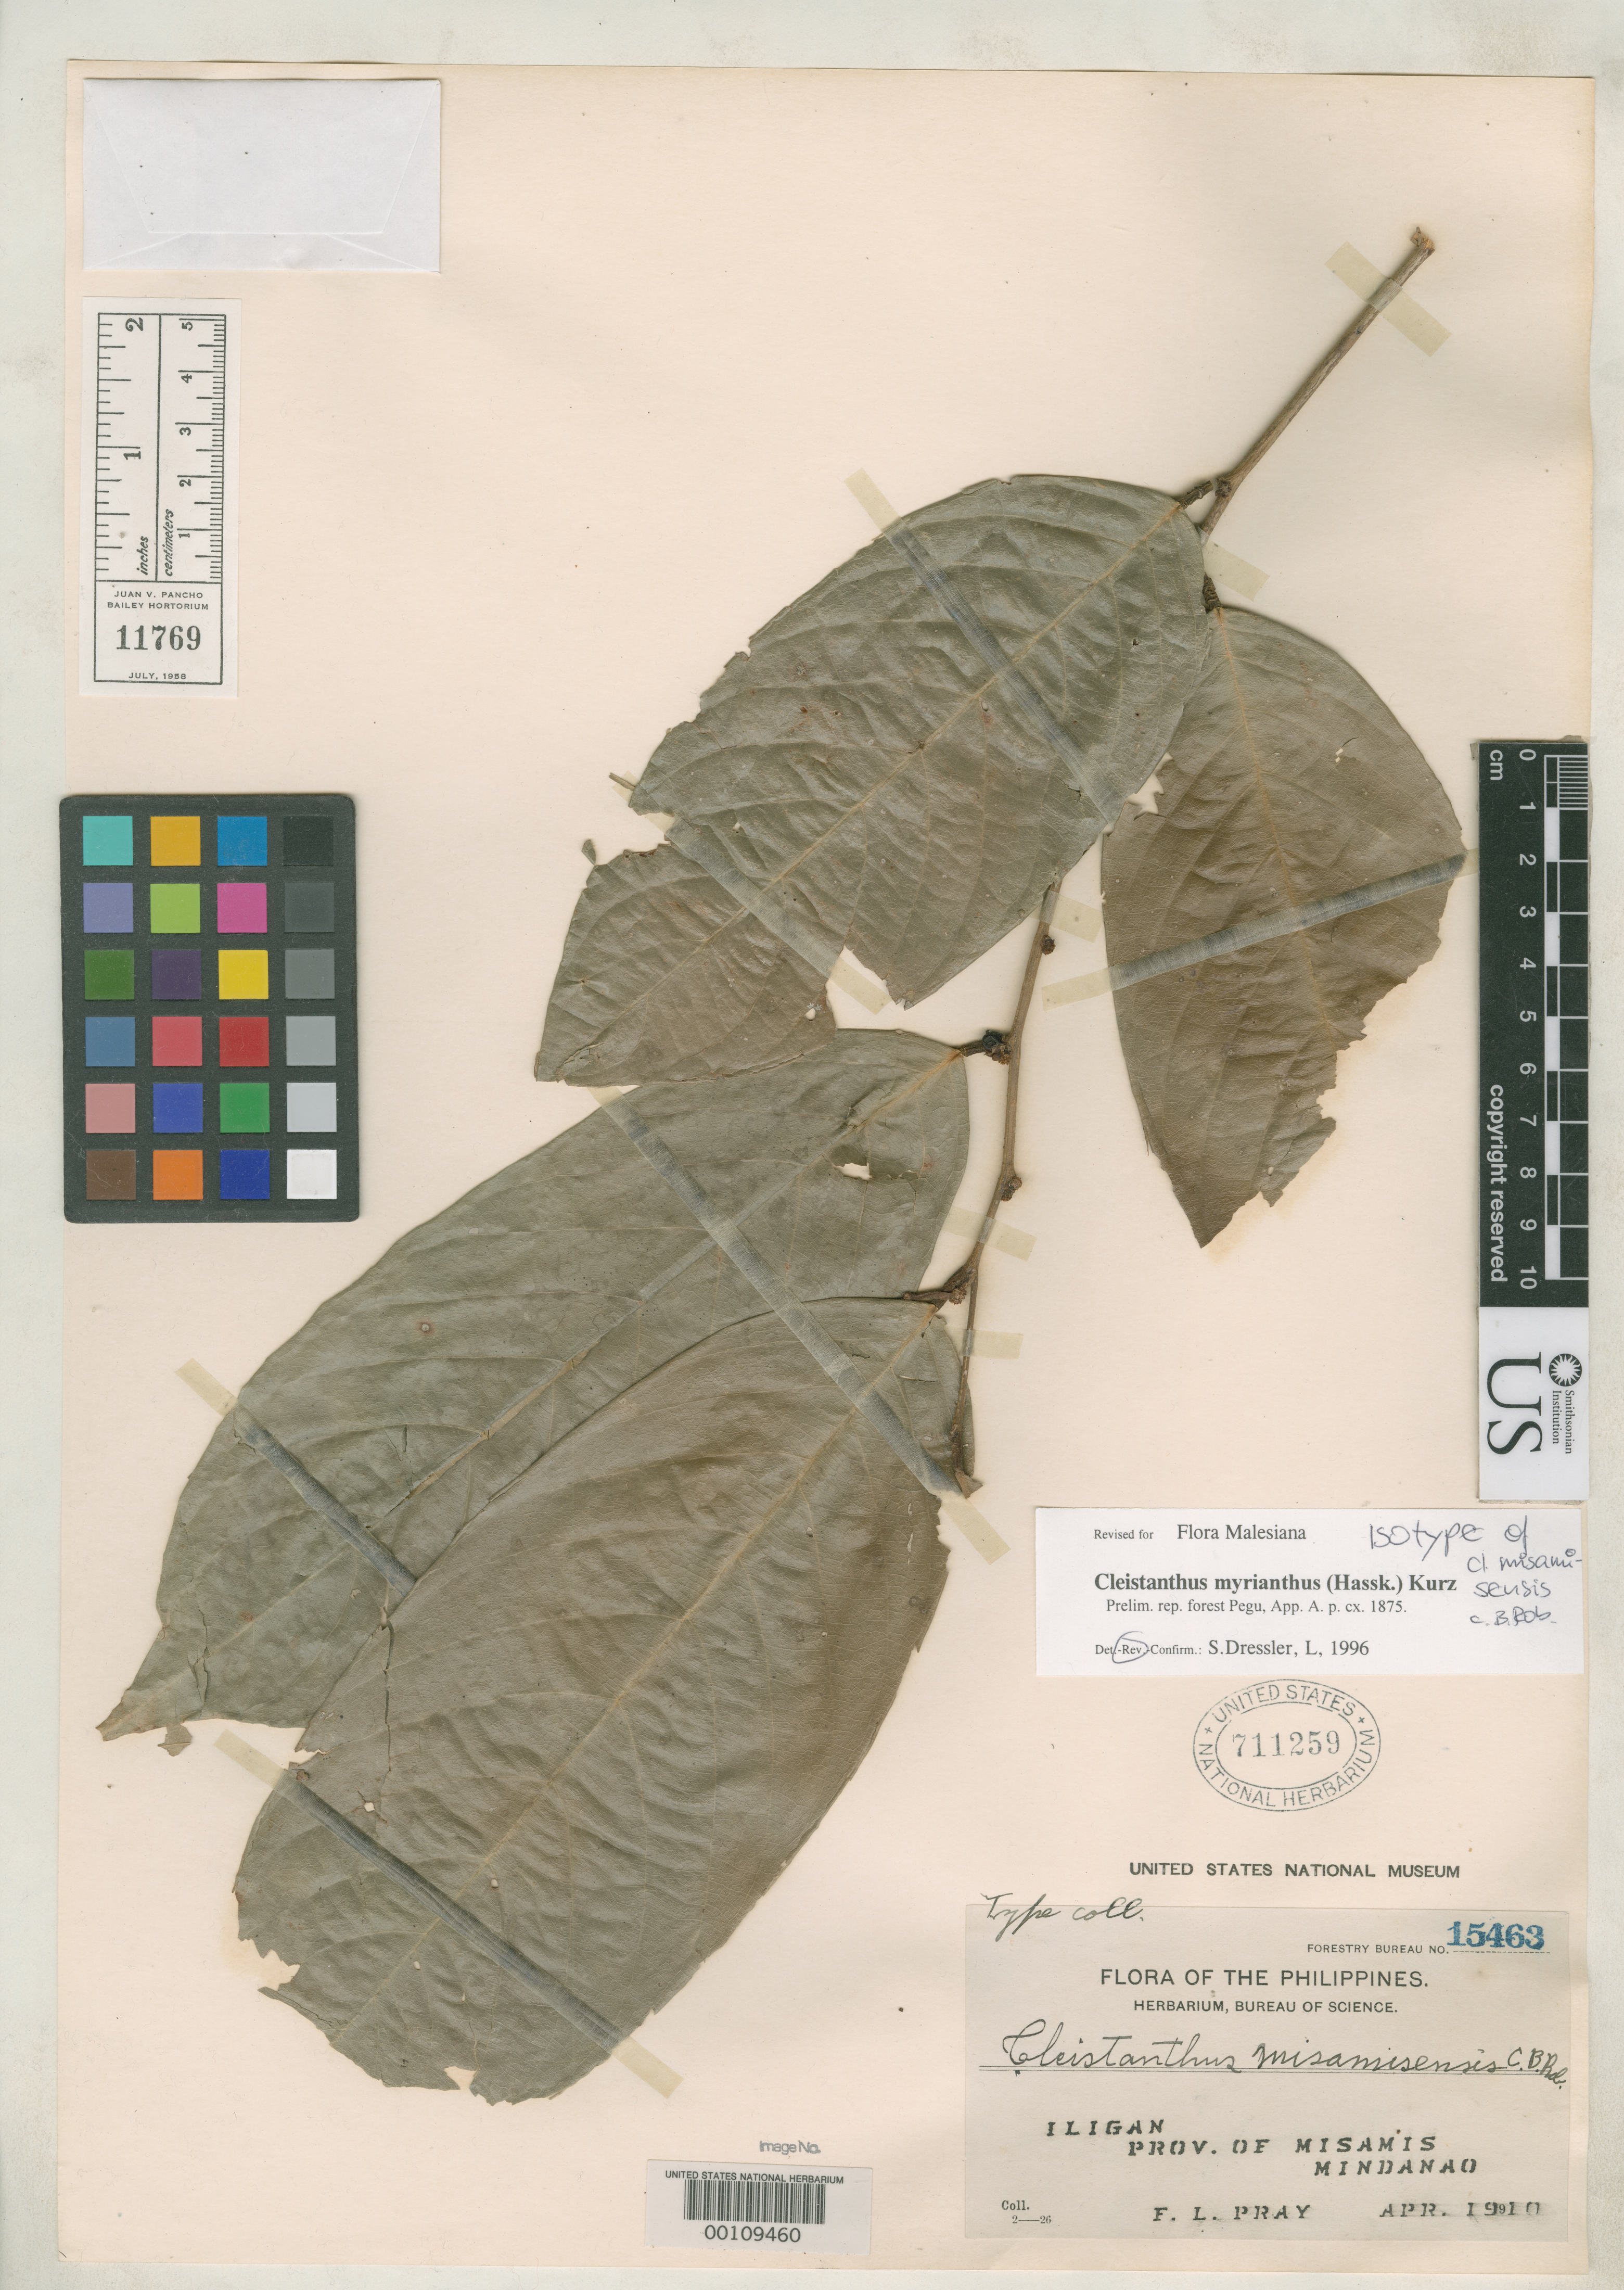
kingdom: Plantae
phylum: Tracheophyta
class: Magnoliopsida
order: Malpighiales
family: Phyllanthaceae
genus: Cleistanthus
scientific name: Cleistanthus misamisensis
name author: C.B. Rob.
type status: Lectotype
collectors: F. Pray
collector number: For. Bur. 15463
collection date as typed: Apr 1910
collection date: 1910-04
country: Philippines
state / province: Northern Mindanao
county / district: Lanao del Norte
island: Mindanao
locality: Iligan.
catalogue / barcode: US 711259